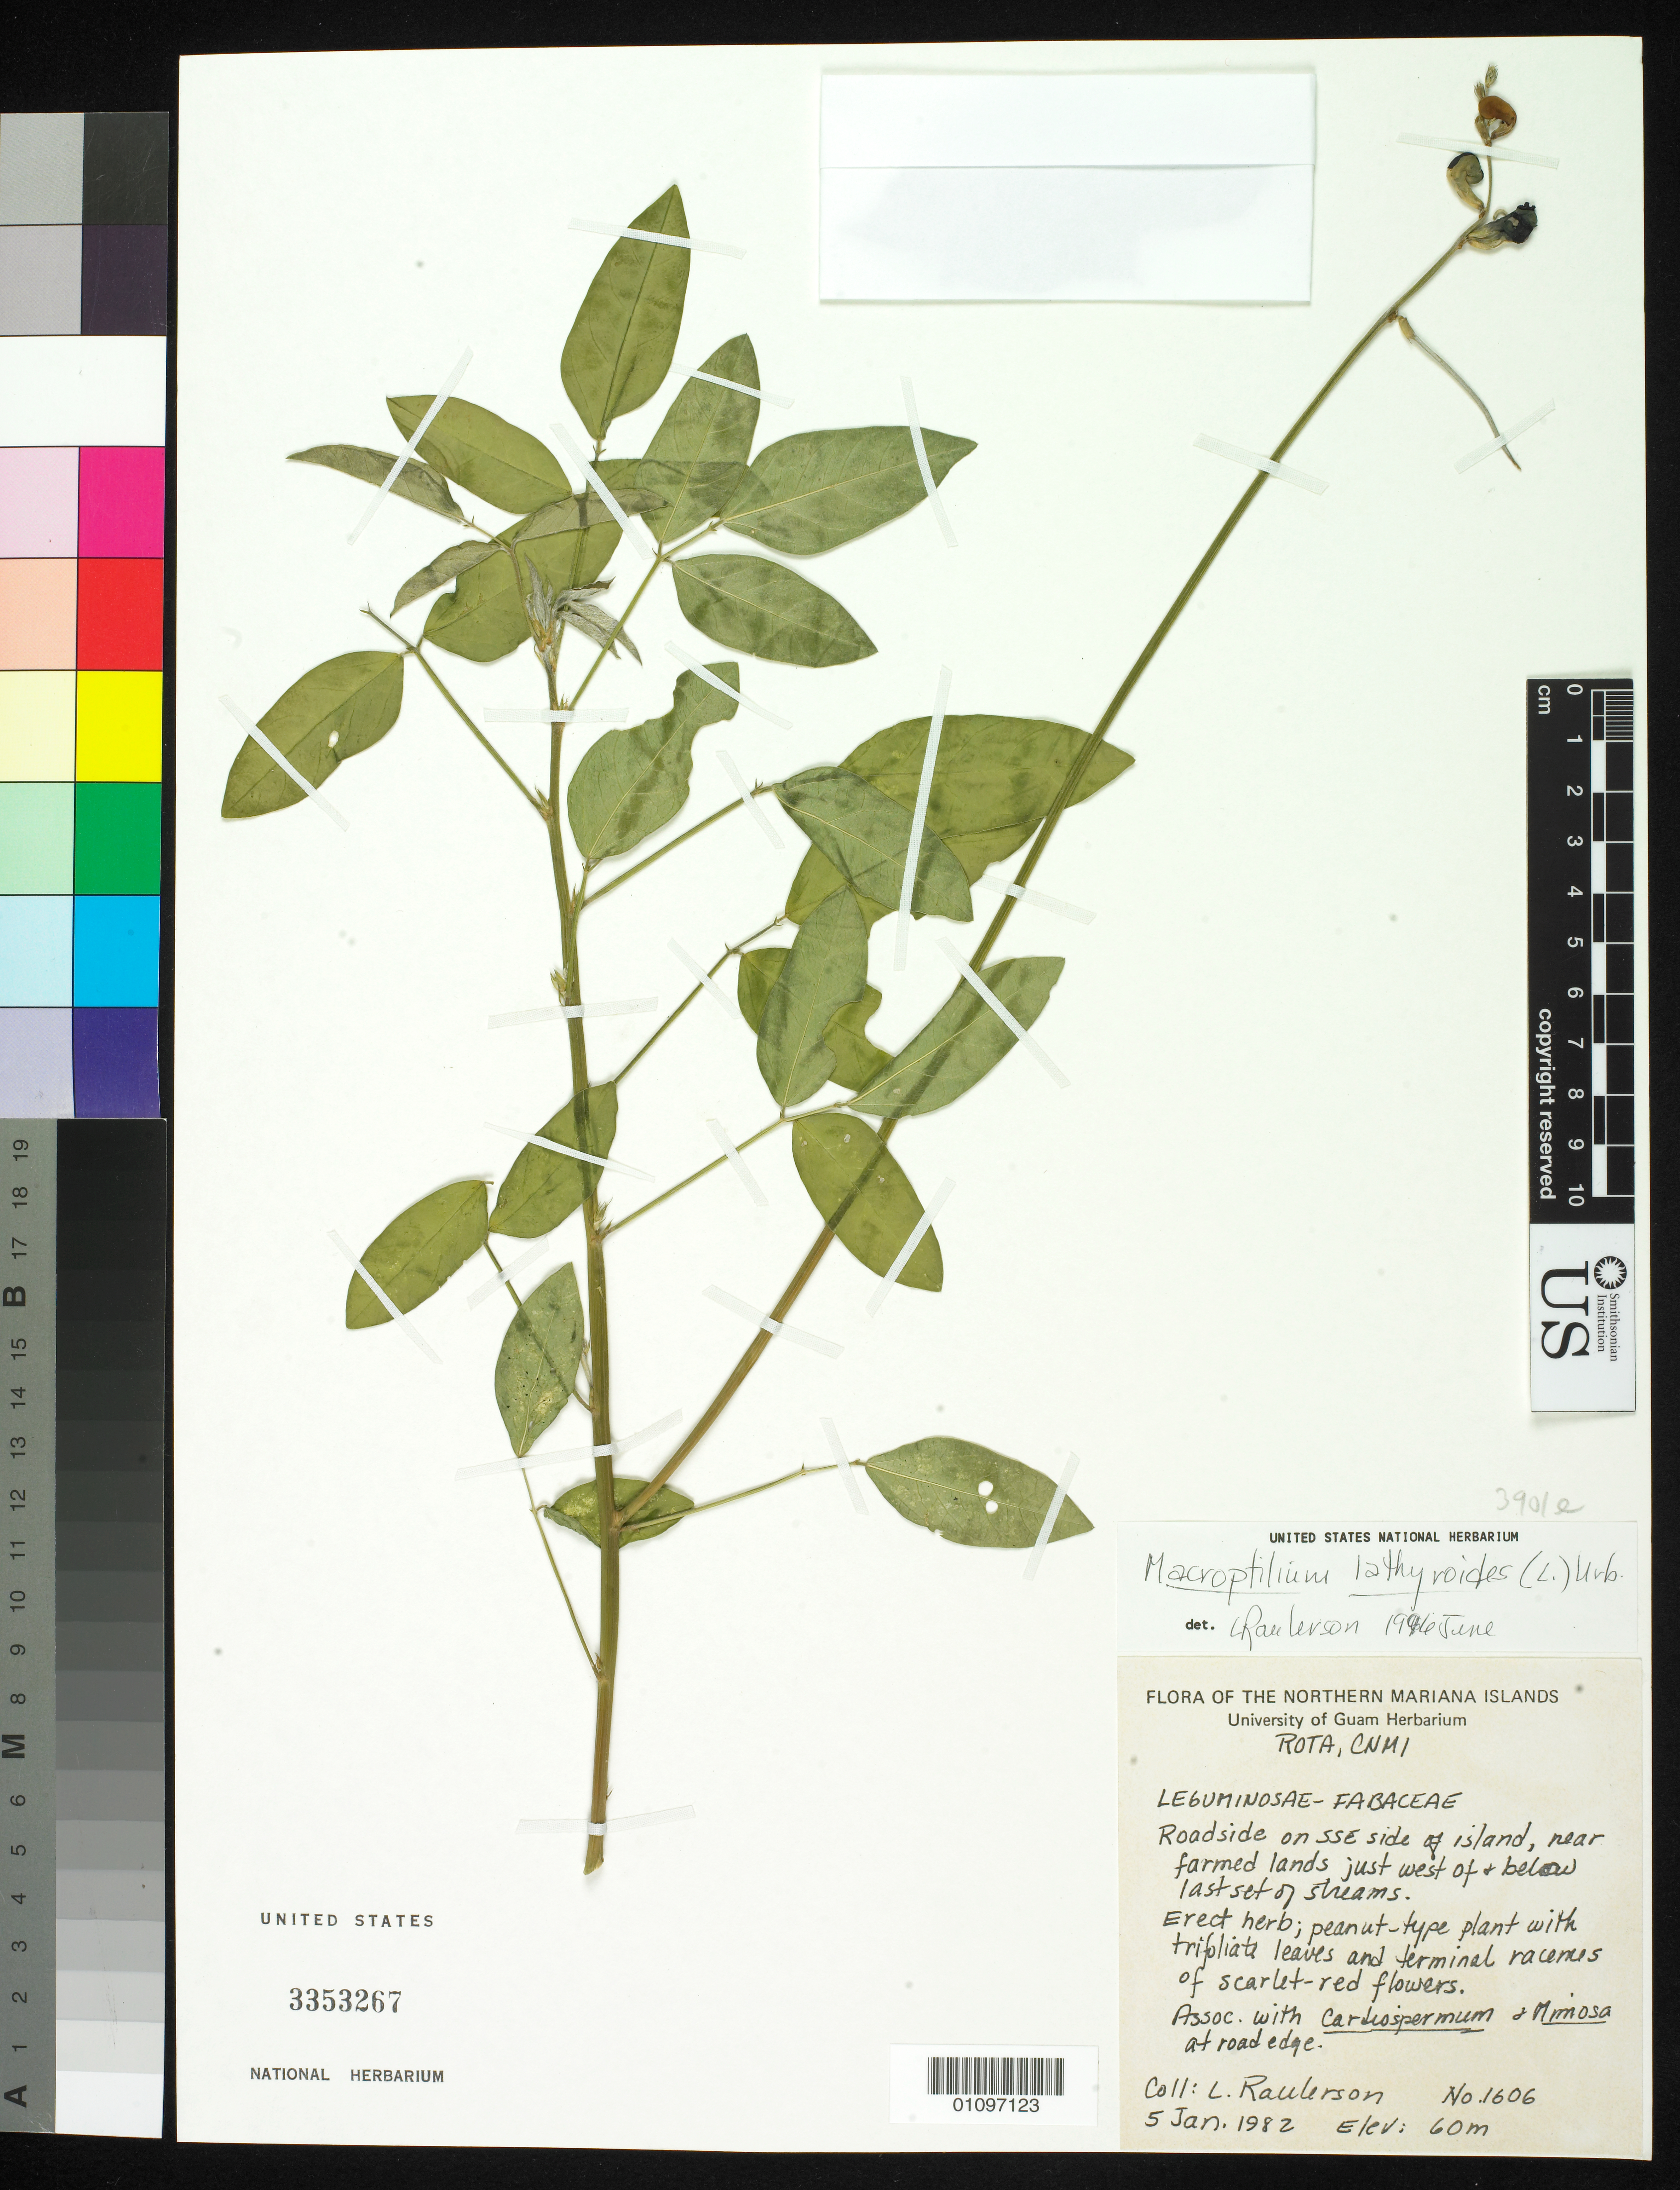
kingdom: Plantae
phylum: Tracheophyta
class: Magnoliopsida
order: Fabales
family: Fabaceae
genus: Macroptilium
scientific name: Macroptilium lathyroides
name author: (L.) Urb.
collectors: L. Raulerson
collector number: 1606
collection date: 1982-01-05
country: Northern Mariana Islands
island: Rota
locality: Mendiola's Beach, as Mochan, N side of island.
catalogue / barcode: US 3353267